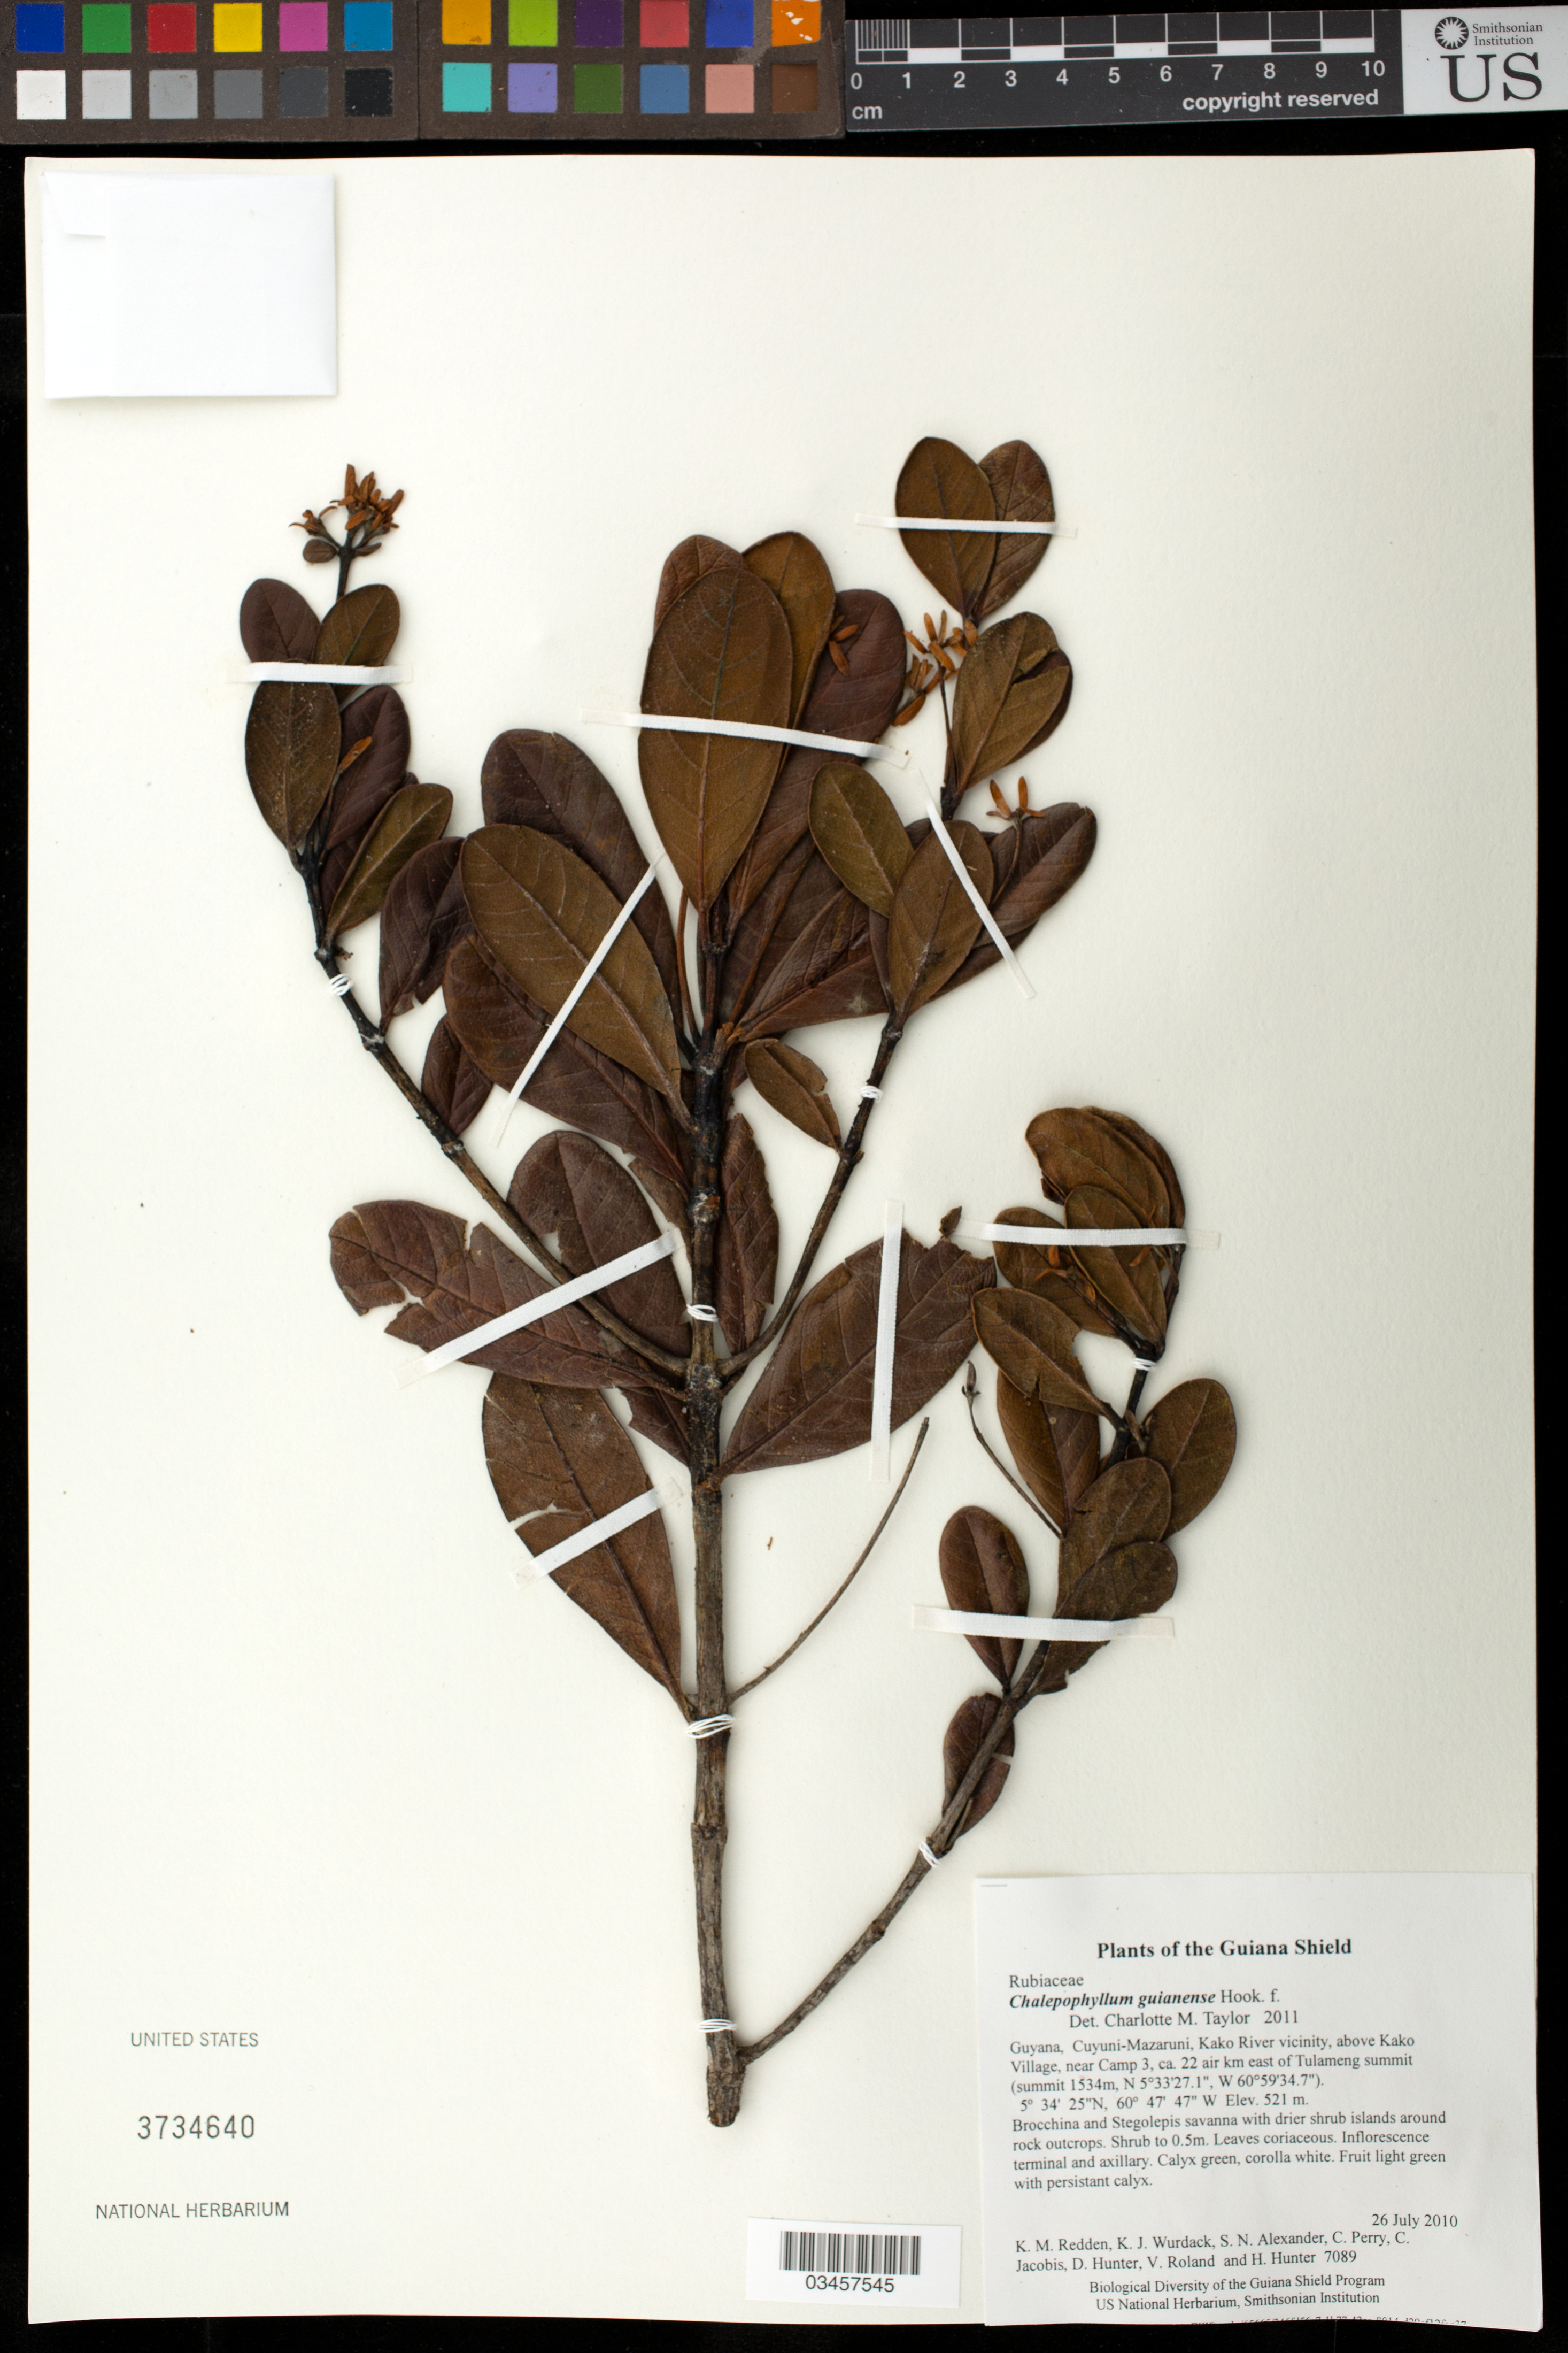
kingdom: Plantae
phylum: Tracheophyta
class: Magnoliopsida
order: Gentianales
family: Rubiaceae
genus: Chalepophyllum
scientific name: Chalepophyllum guianense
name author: Hook. f.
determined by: Taylor, Charlotte M.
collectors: K. M. Redden, K. Wurdack, S. N. Alexander, C. Perry, C. Jacobis, D. Hunter, V. Roland & H. Hunter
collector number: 7089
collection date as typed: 26 July 2010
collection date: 2010-07-26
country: Guyana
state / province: Cuyuni-Mazaruni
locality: Kako River vicinity, above Kako Village, near Camp 3, ca. 22 air km east of Tulameng summit (summit 1534m, N 5°33'27.1", W 60°59'34.7")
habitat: Brocchina and Stegolepis savanna with drier shrub islands around rock outcrops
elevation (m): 521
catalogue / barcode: US 3734640